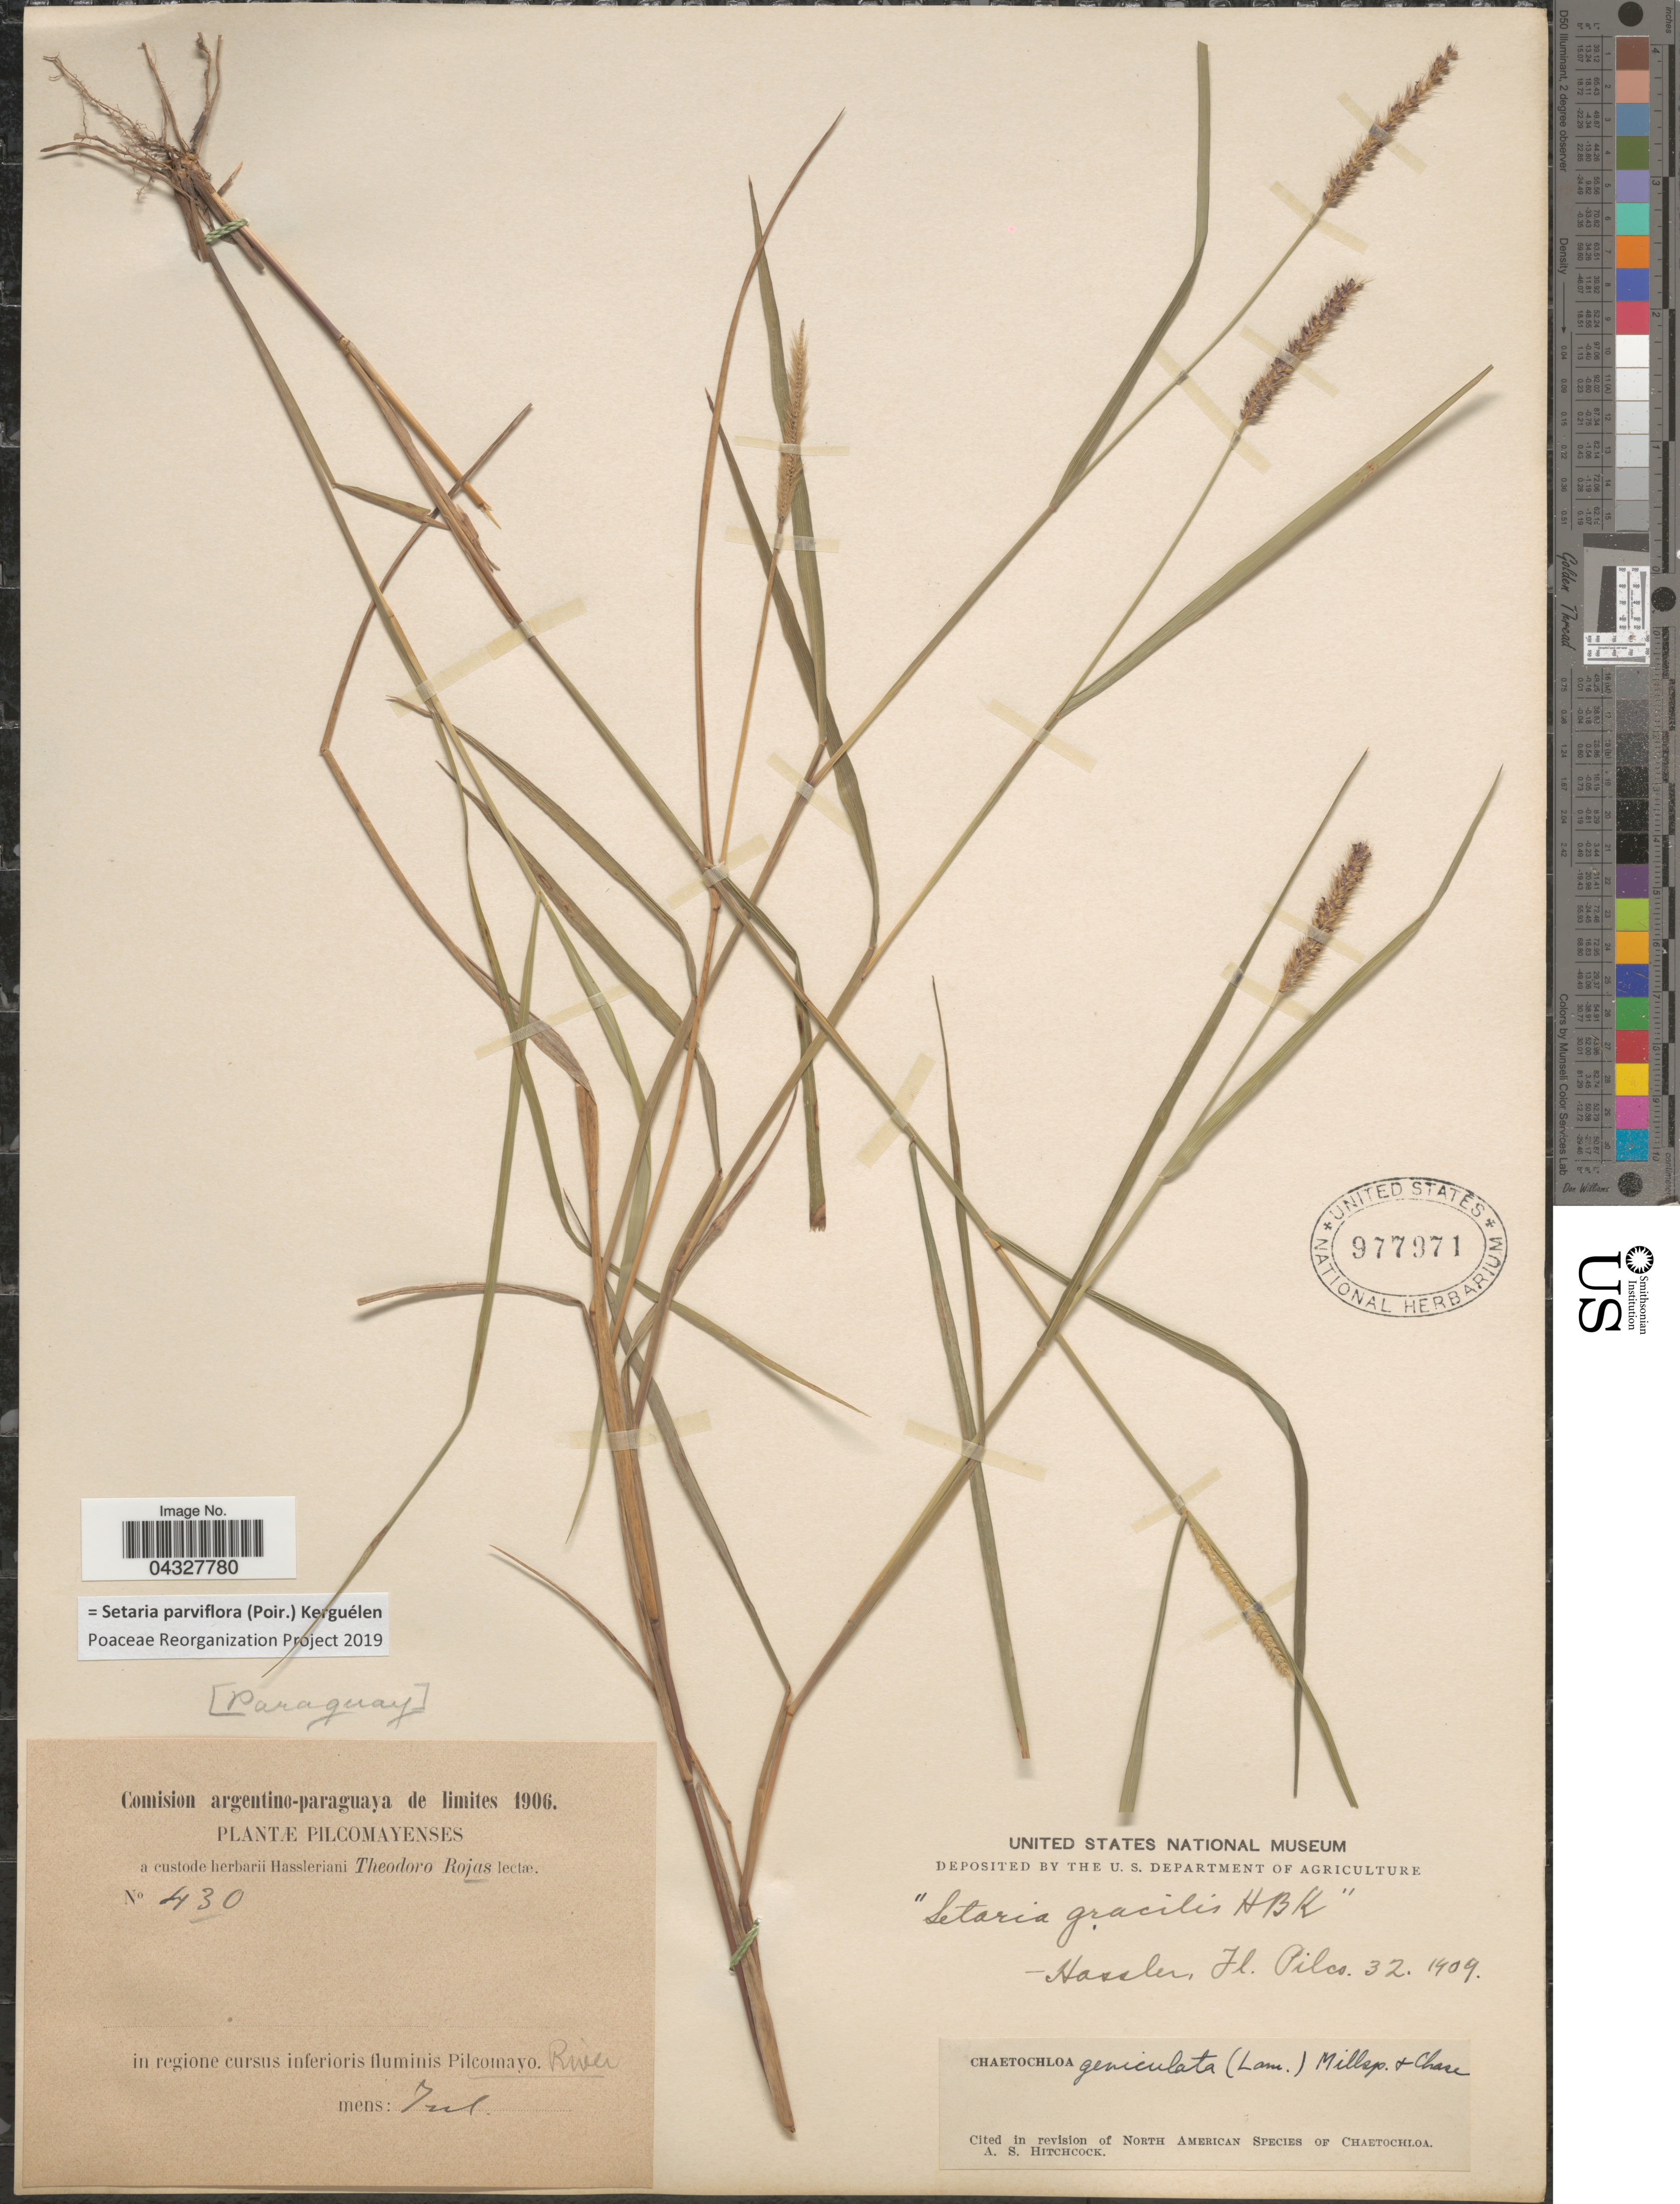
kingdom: Plantae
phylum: Tracheophyta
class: Liliopsida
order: Poales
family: Poaceae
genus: Setaria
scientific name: Setaria parviflora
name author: (Poir.) Kerguélen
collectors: T. Rojas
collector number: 430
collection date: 1906-07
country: Paraguay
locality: Comision argentino-paraguaya de limites 1906. Pilcomayenses. In regione cursus inferioris fluminis Pilcomayo River.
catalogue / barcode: US 977971